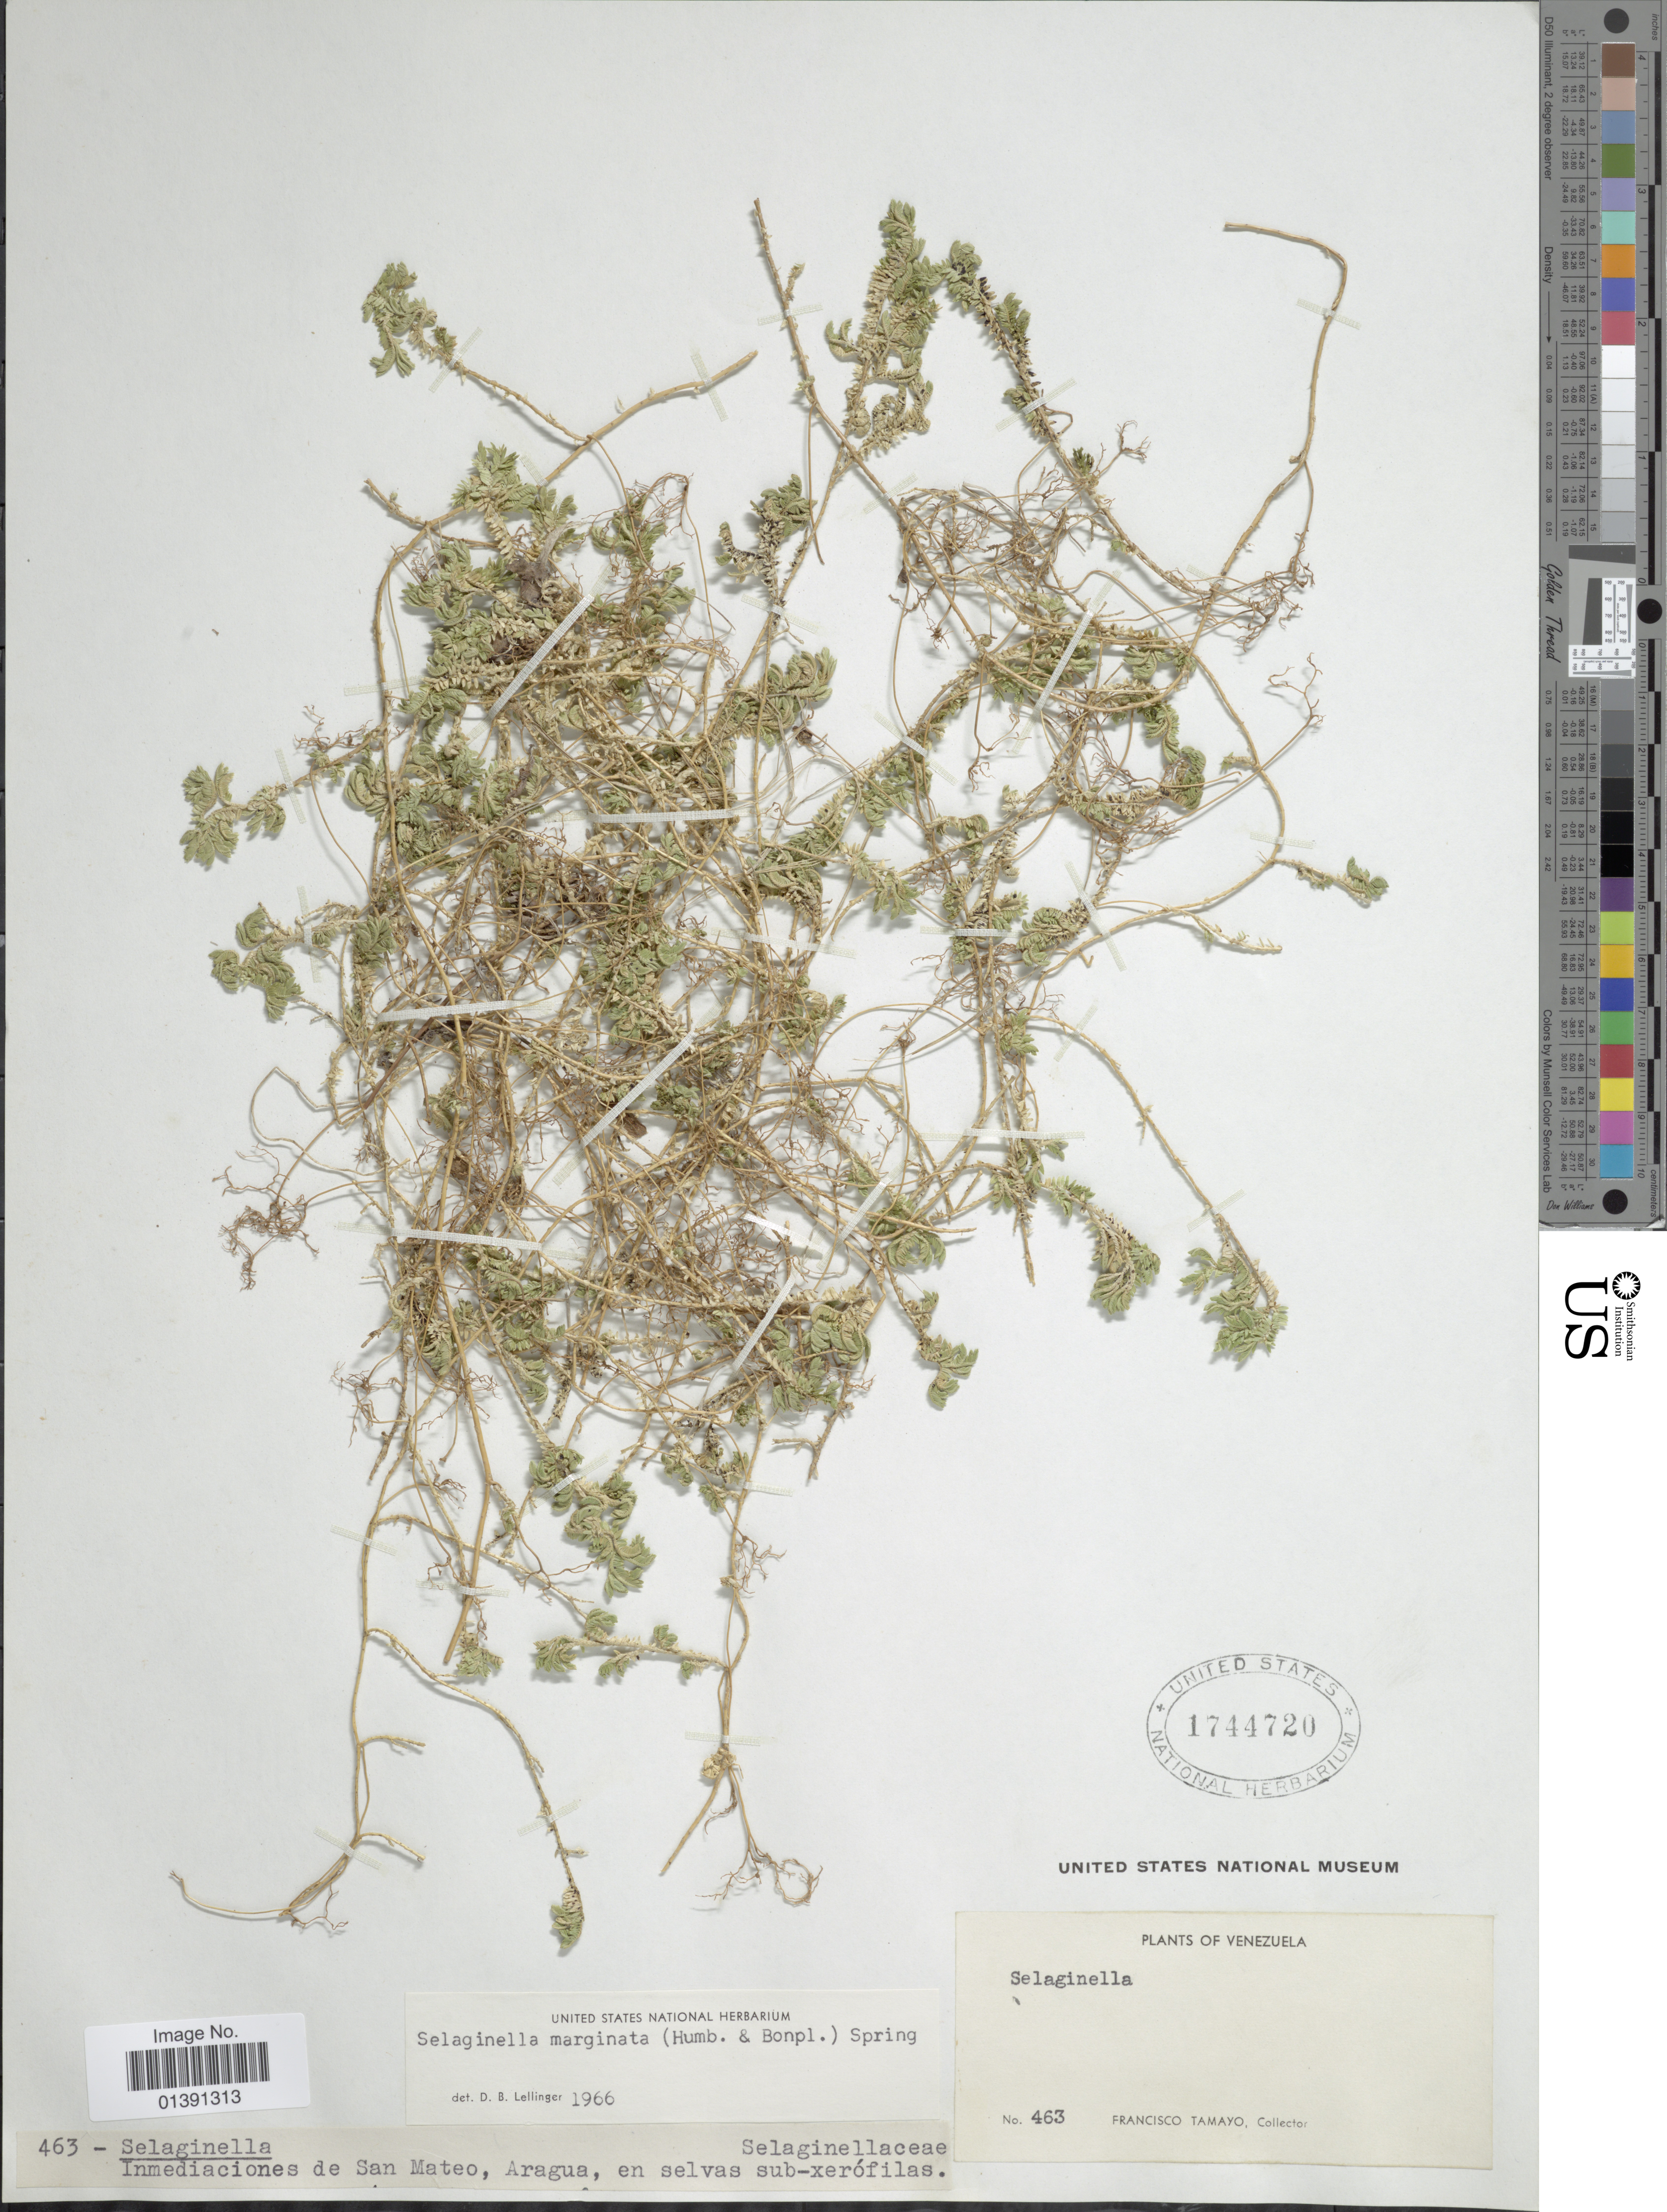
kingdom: Plantae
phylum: Tracheophyta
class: Lycopodiopsida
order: Selaginellales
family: Selaginellaceae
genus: Selaginella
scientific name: Selaginella marginata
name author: (Humb. & Bonpl.) Spring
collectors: F. Tamayo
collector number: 463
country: Venezuela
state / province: Aragua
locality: Inmediaciones de San Mateo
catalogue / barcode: US 1744720